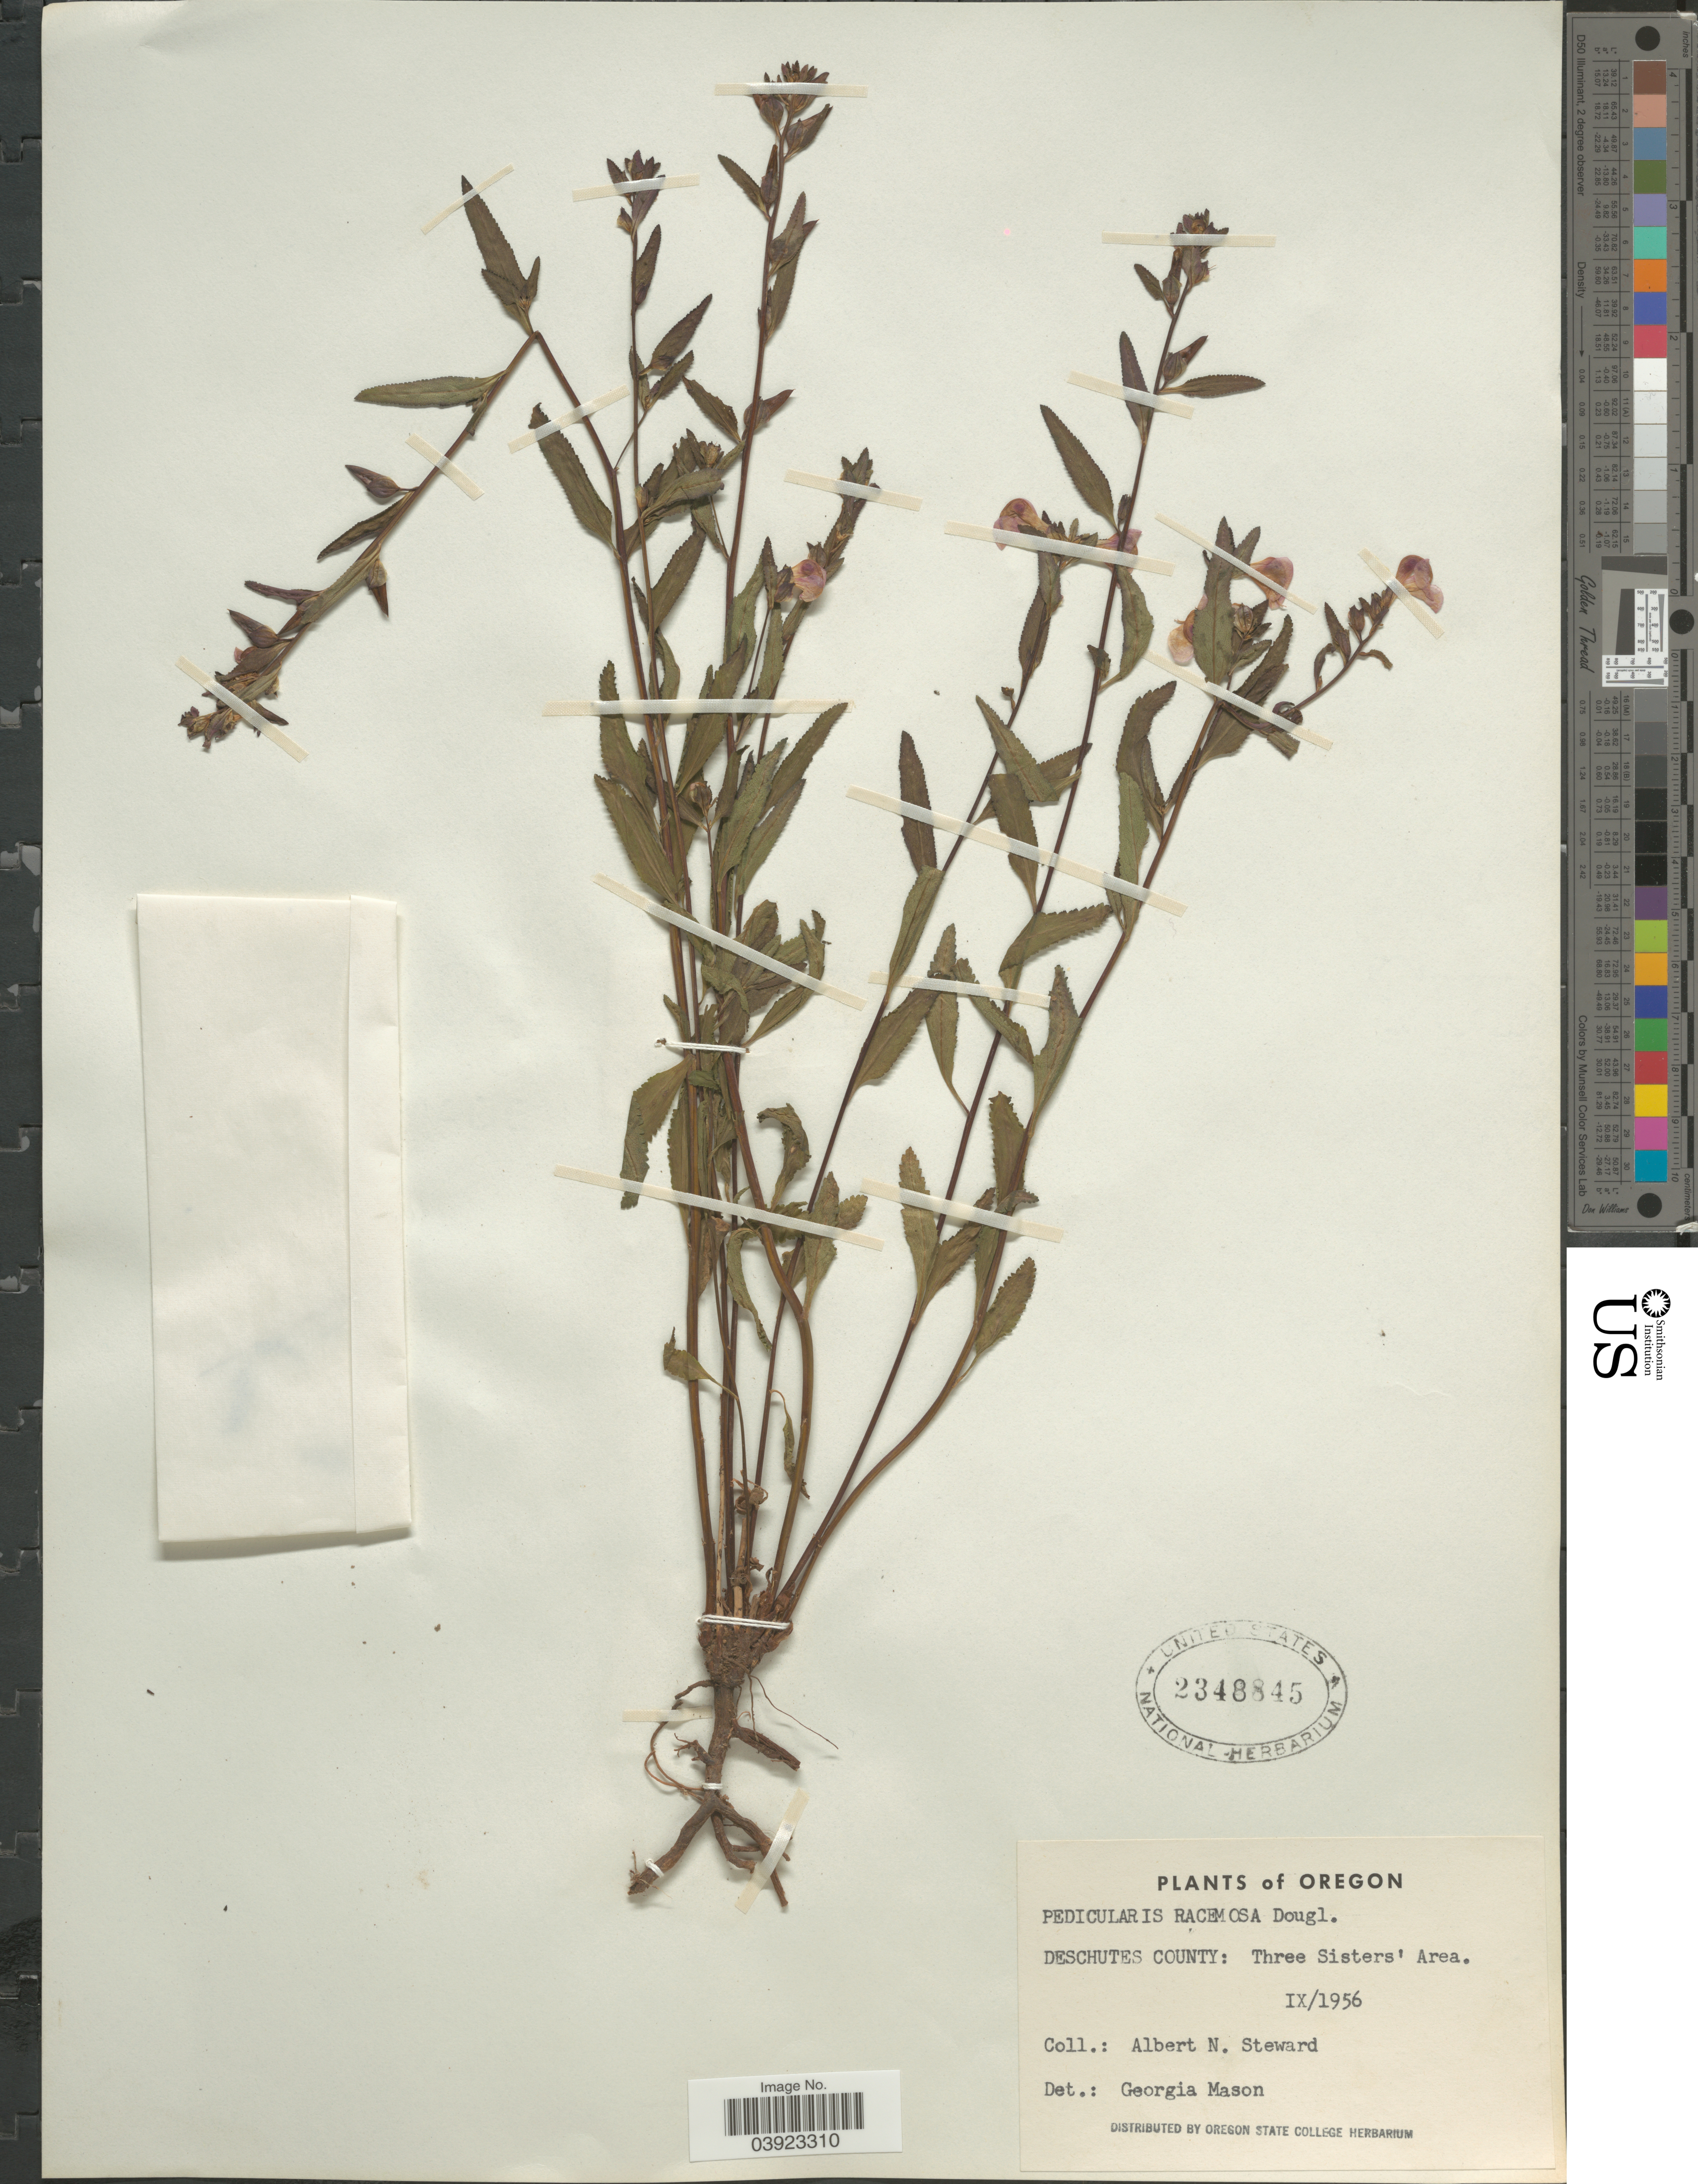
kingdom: Plantae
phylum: Tracheophyta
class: Magnoliopsida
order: Lamiales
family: Orobanchaceae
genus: Pedicularis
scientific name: Pedicularis racemosa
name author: Douglas ex Benth.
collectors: A. N. Steward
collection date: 1956-09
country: United States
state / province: Oregon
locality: Deschutes County: Three Sisters' Area.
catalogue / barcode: US 2348845